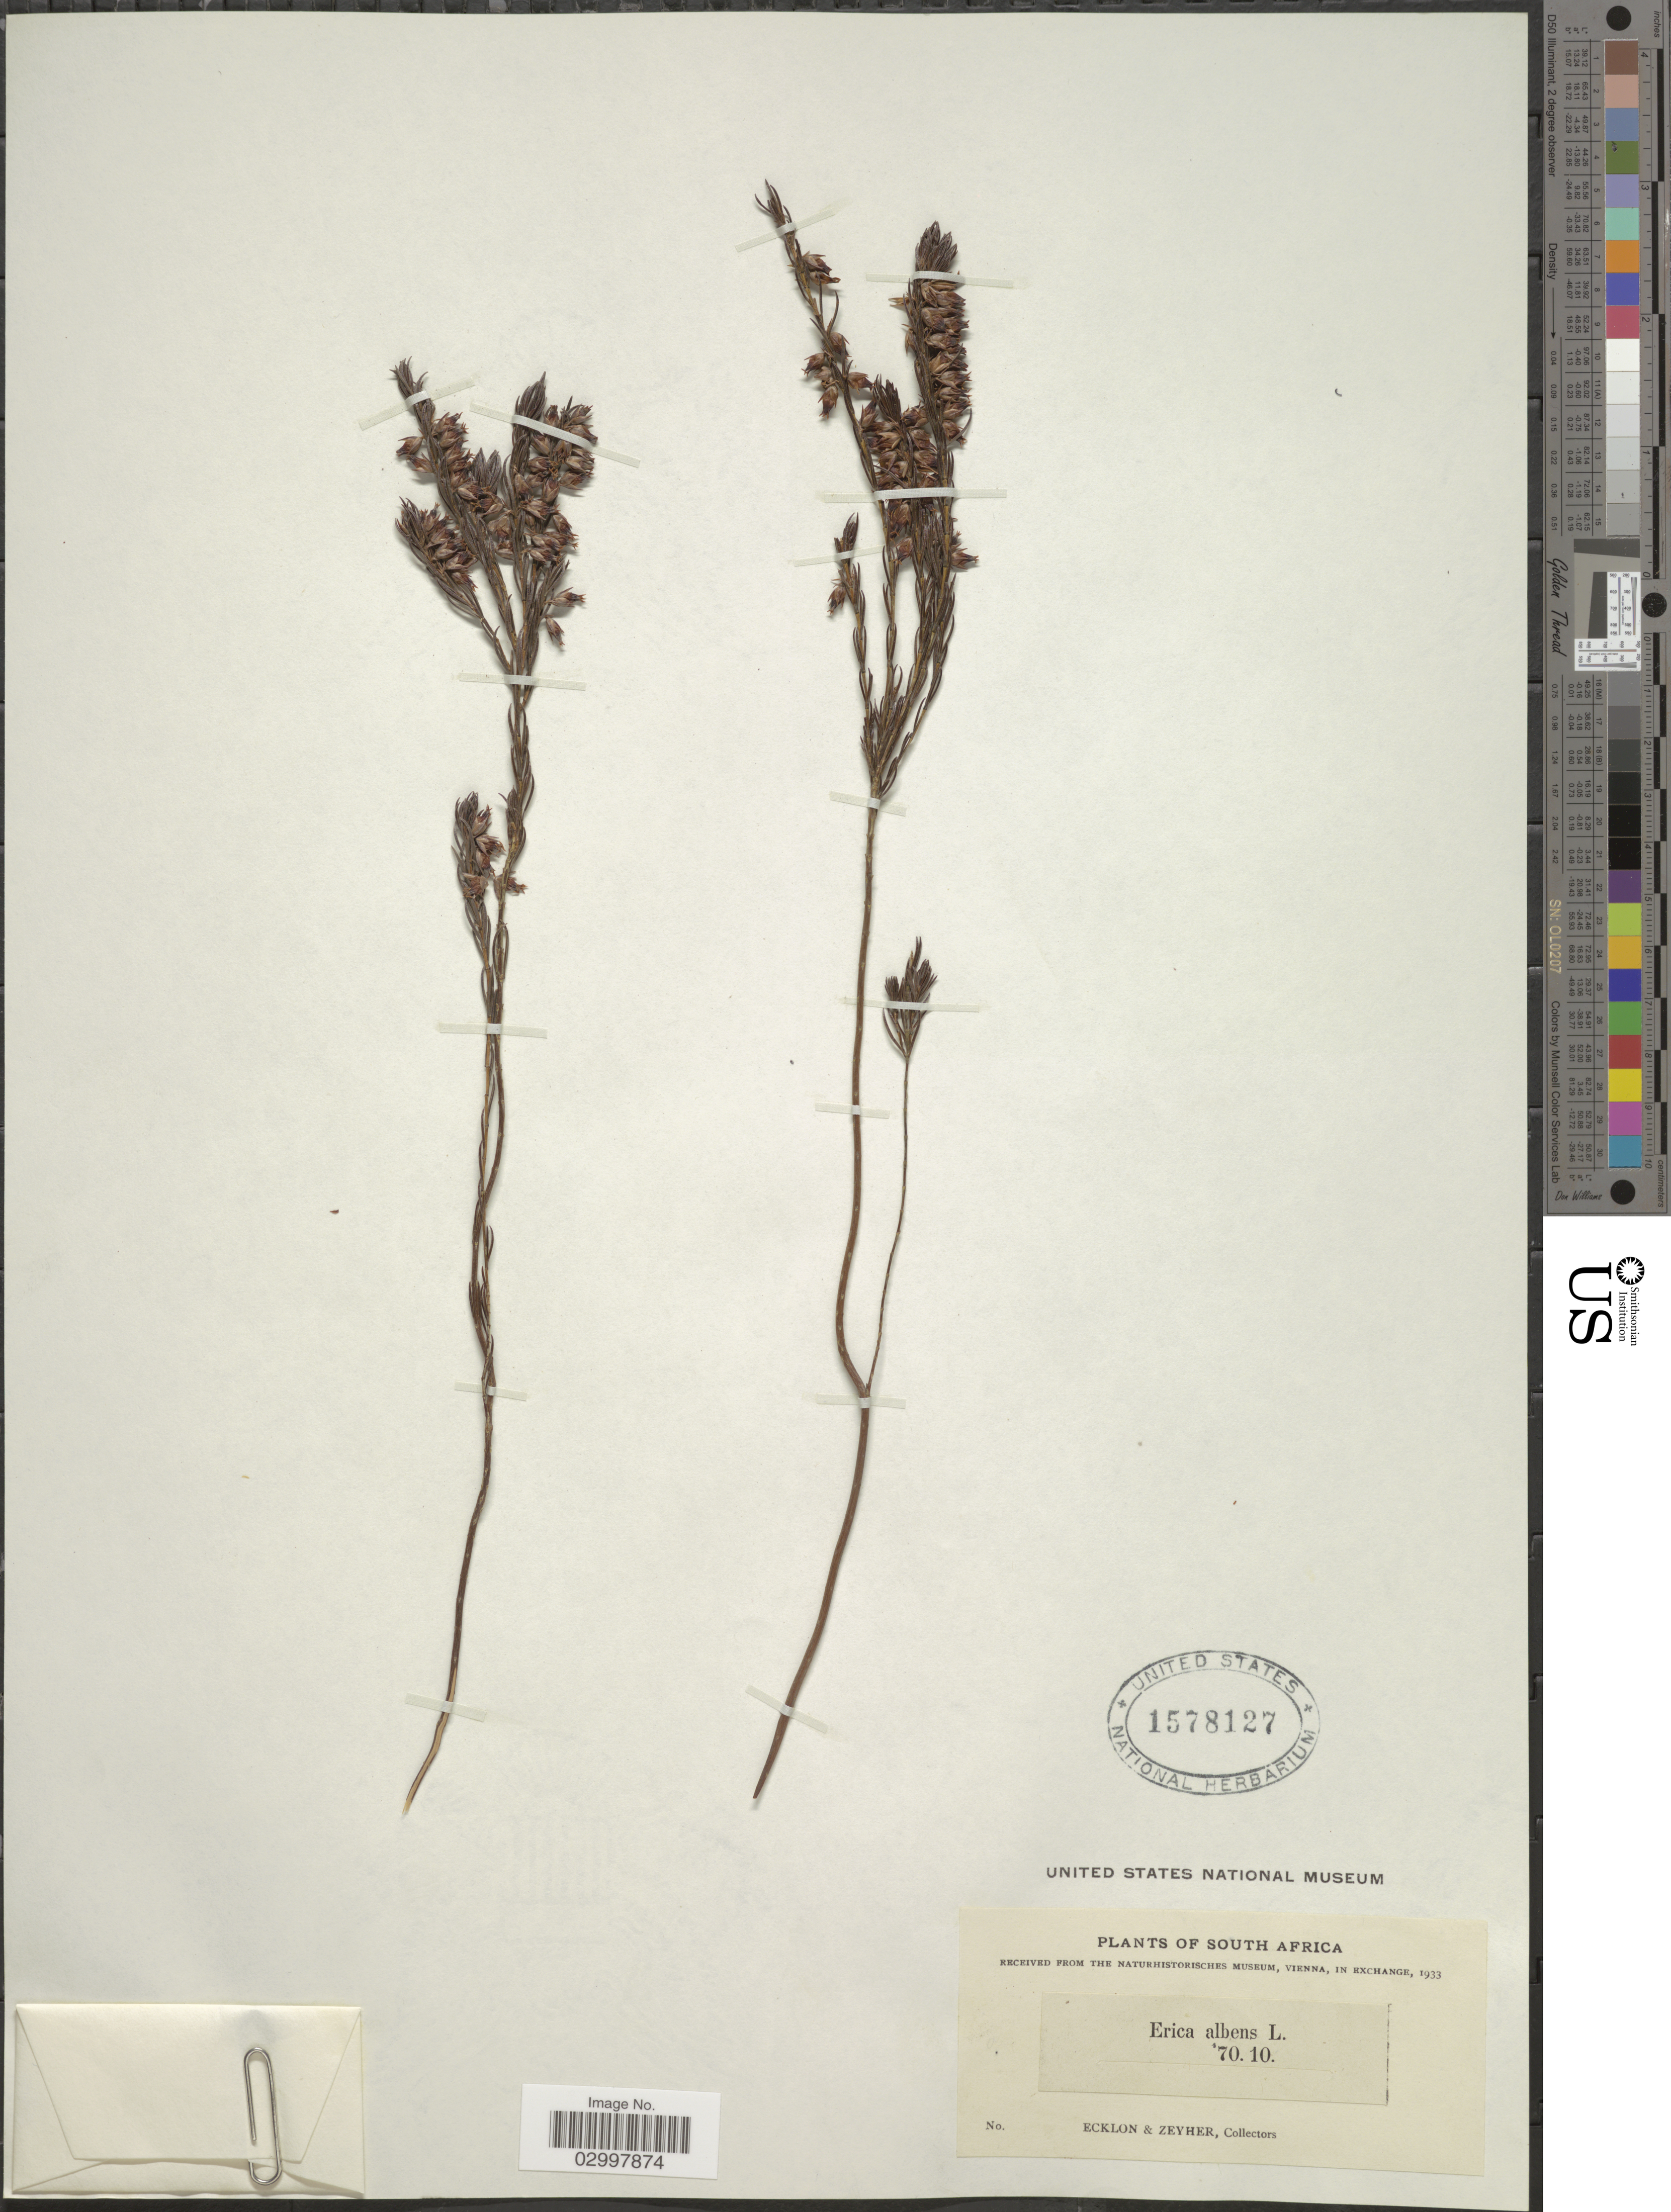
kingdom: Plantae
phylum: Tracheophyta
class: Magnoliopsida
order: Ericales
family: Ericaceae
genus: Erica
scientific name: Erica albens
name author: L.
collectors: -. Ecklon & -. Zeyher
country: South Africa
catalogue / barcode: US 1578127